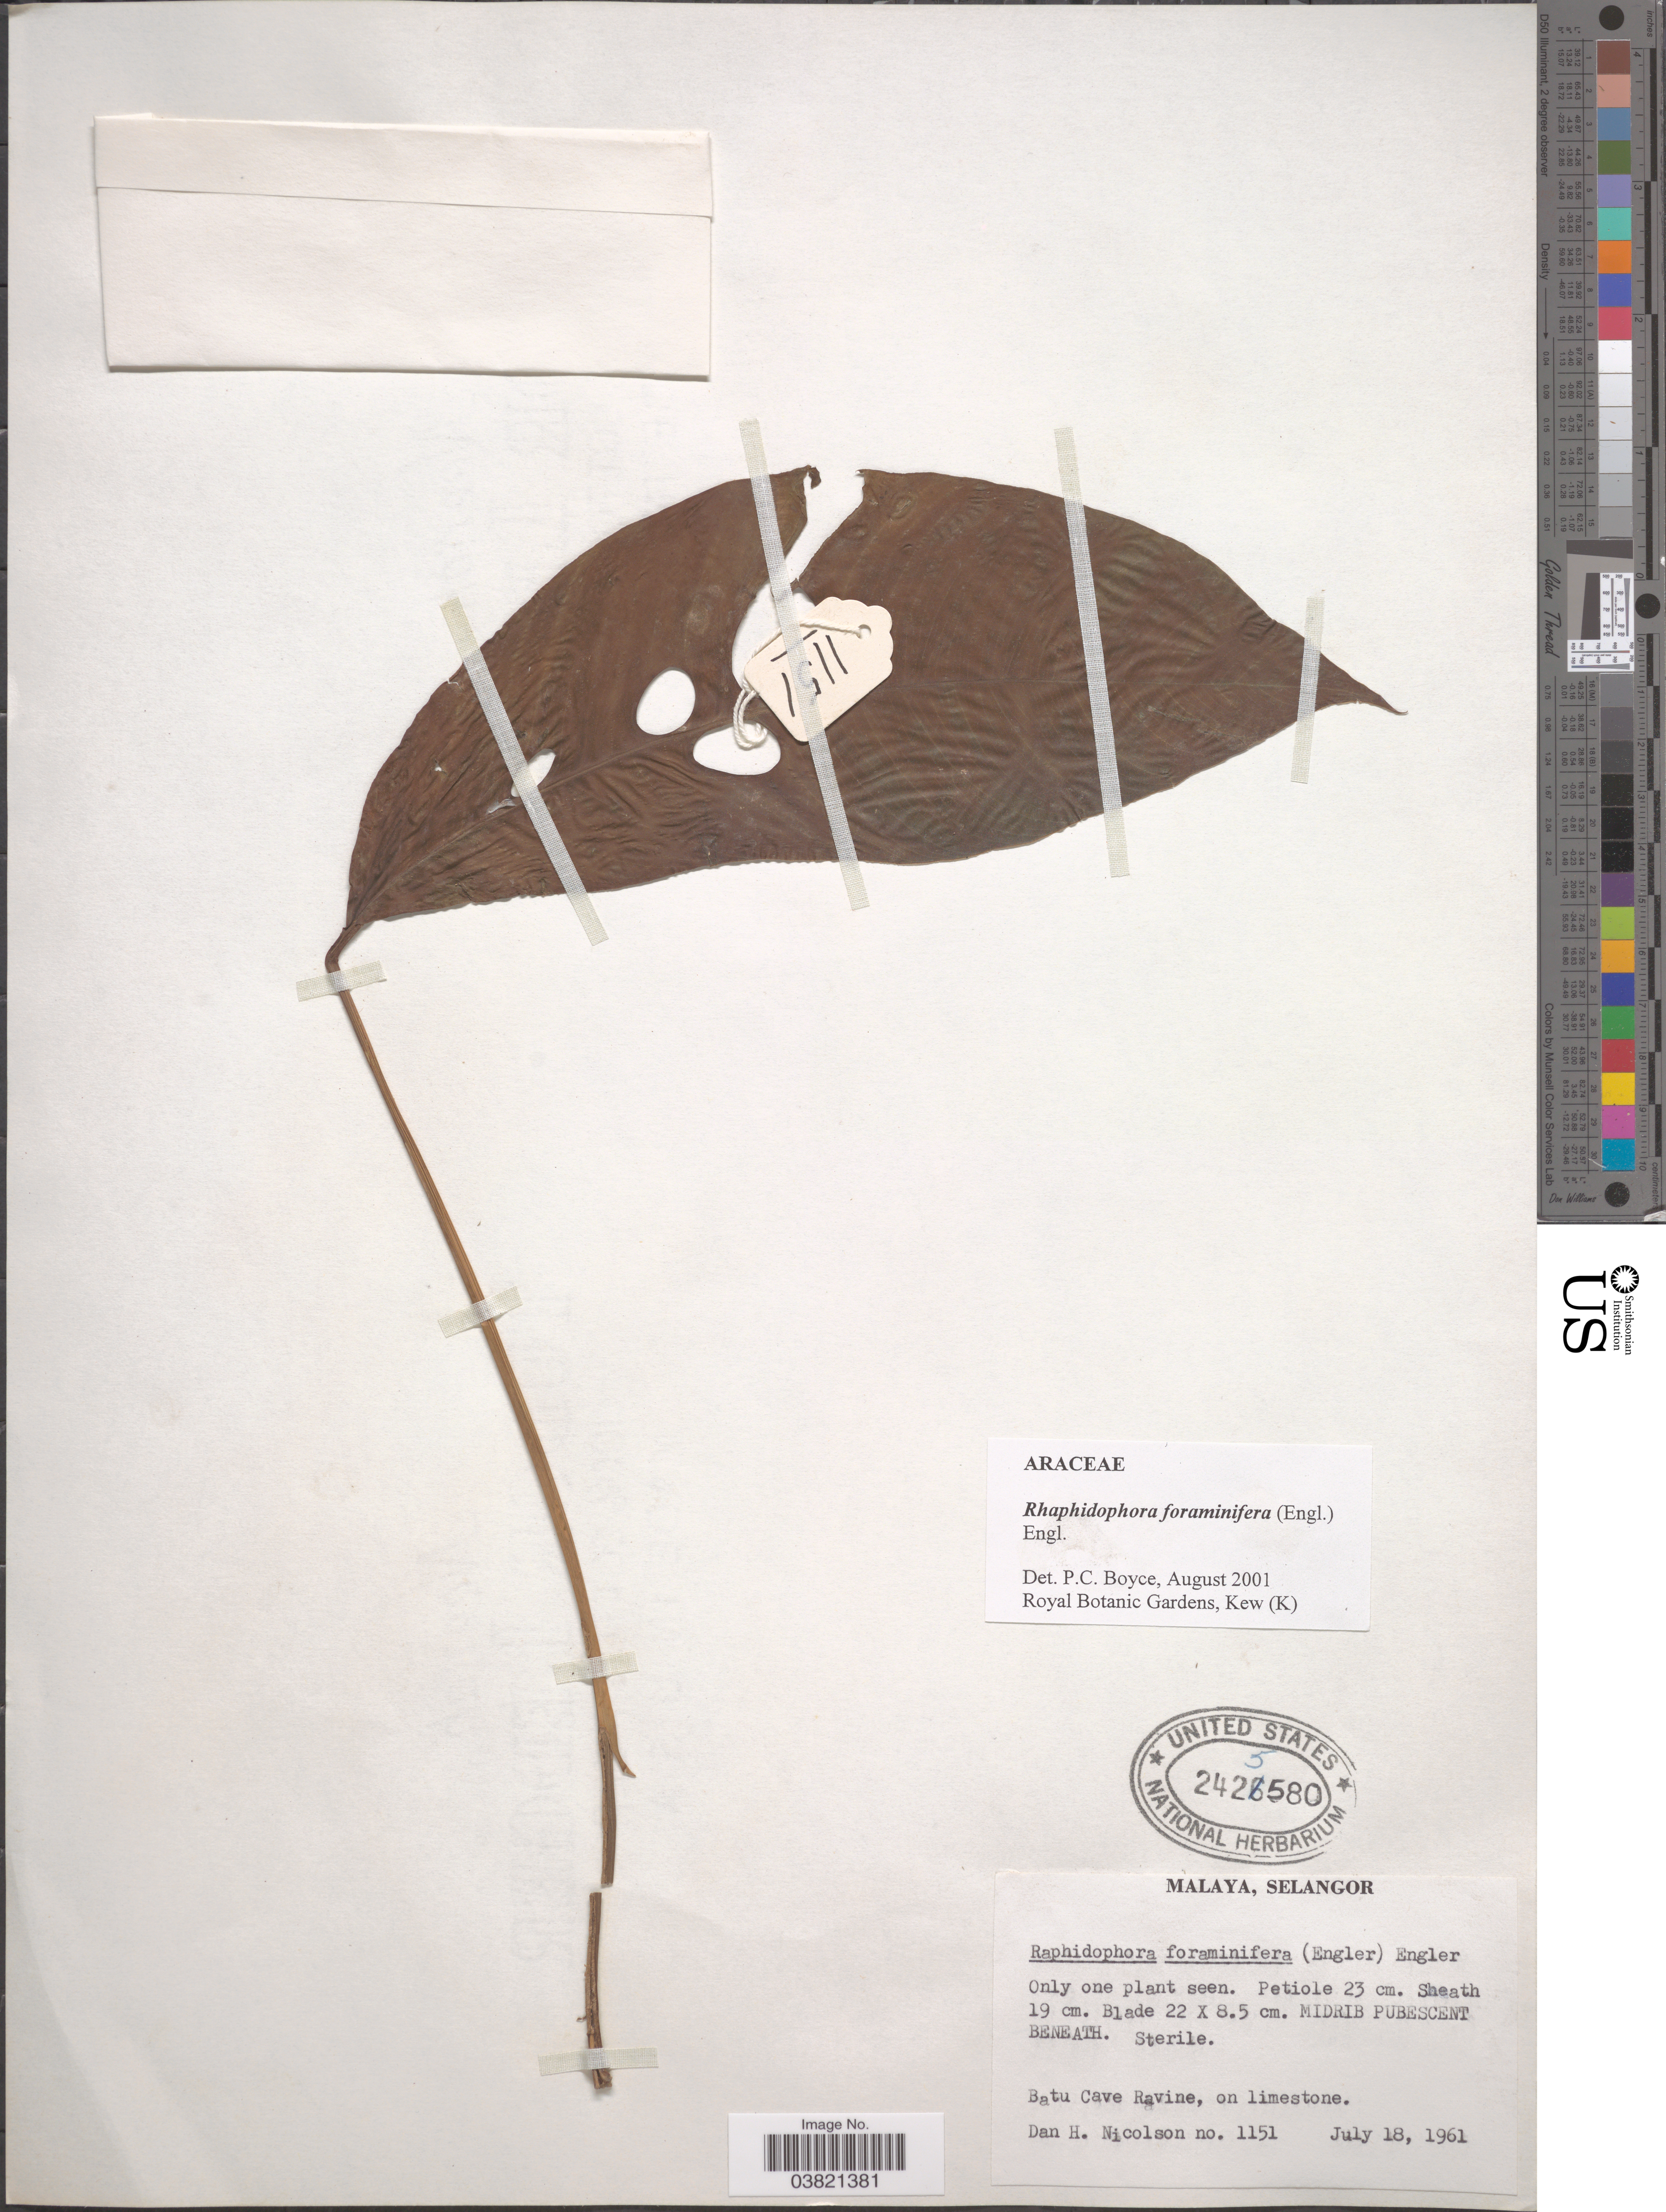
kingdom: Plantae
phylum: Tracheophyta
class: Liliopsida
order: Alismatales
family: Araceae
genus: Rhaphidophora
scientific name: Rhaphidophora foraminifera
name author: (Engl.) Engl.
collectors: D. H. Nicolson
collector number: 1151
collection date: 1961-07-18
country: Malaysia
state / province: Selangor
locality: Malaya. Batu Cave Ravine.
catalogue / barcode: US 2425580